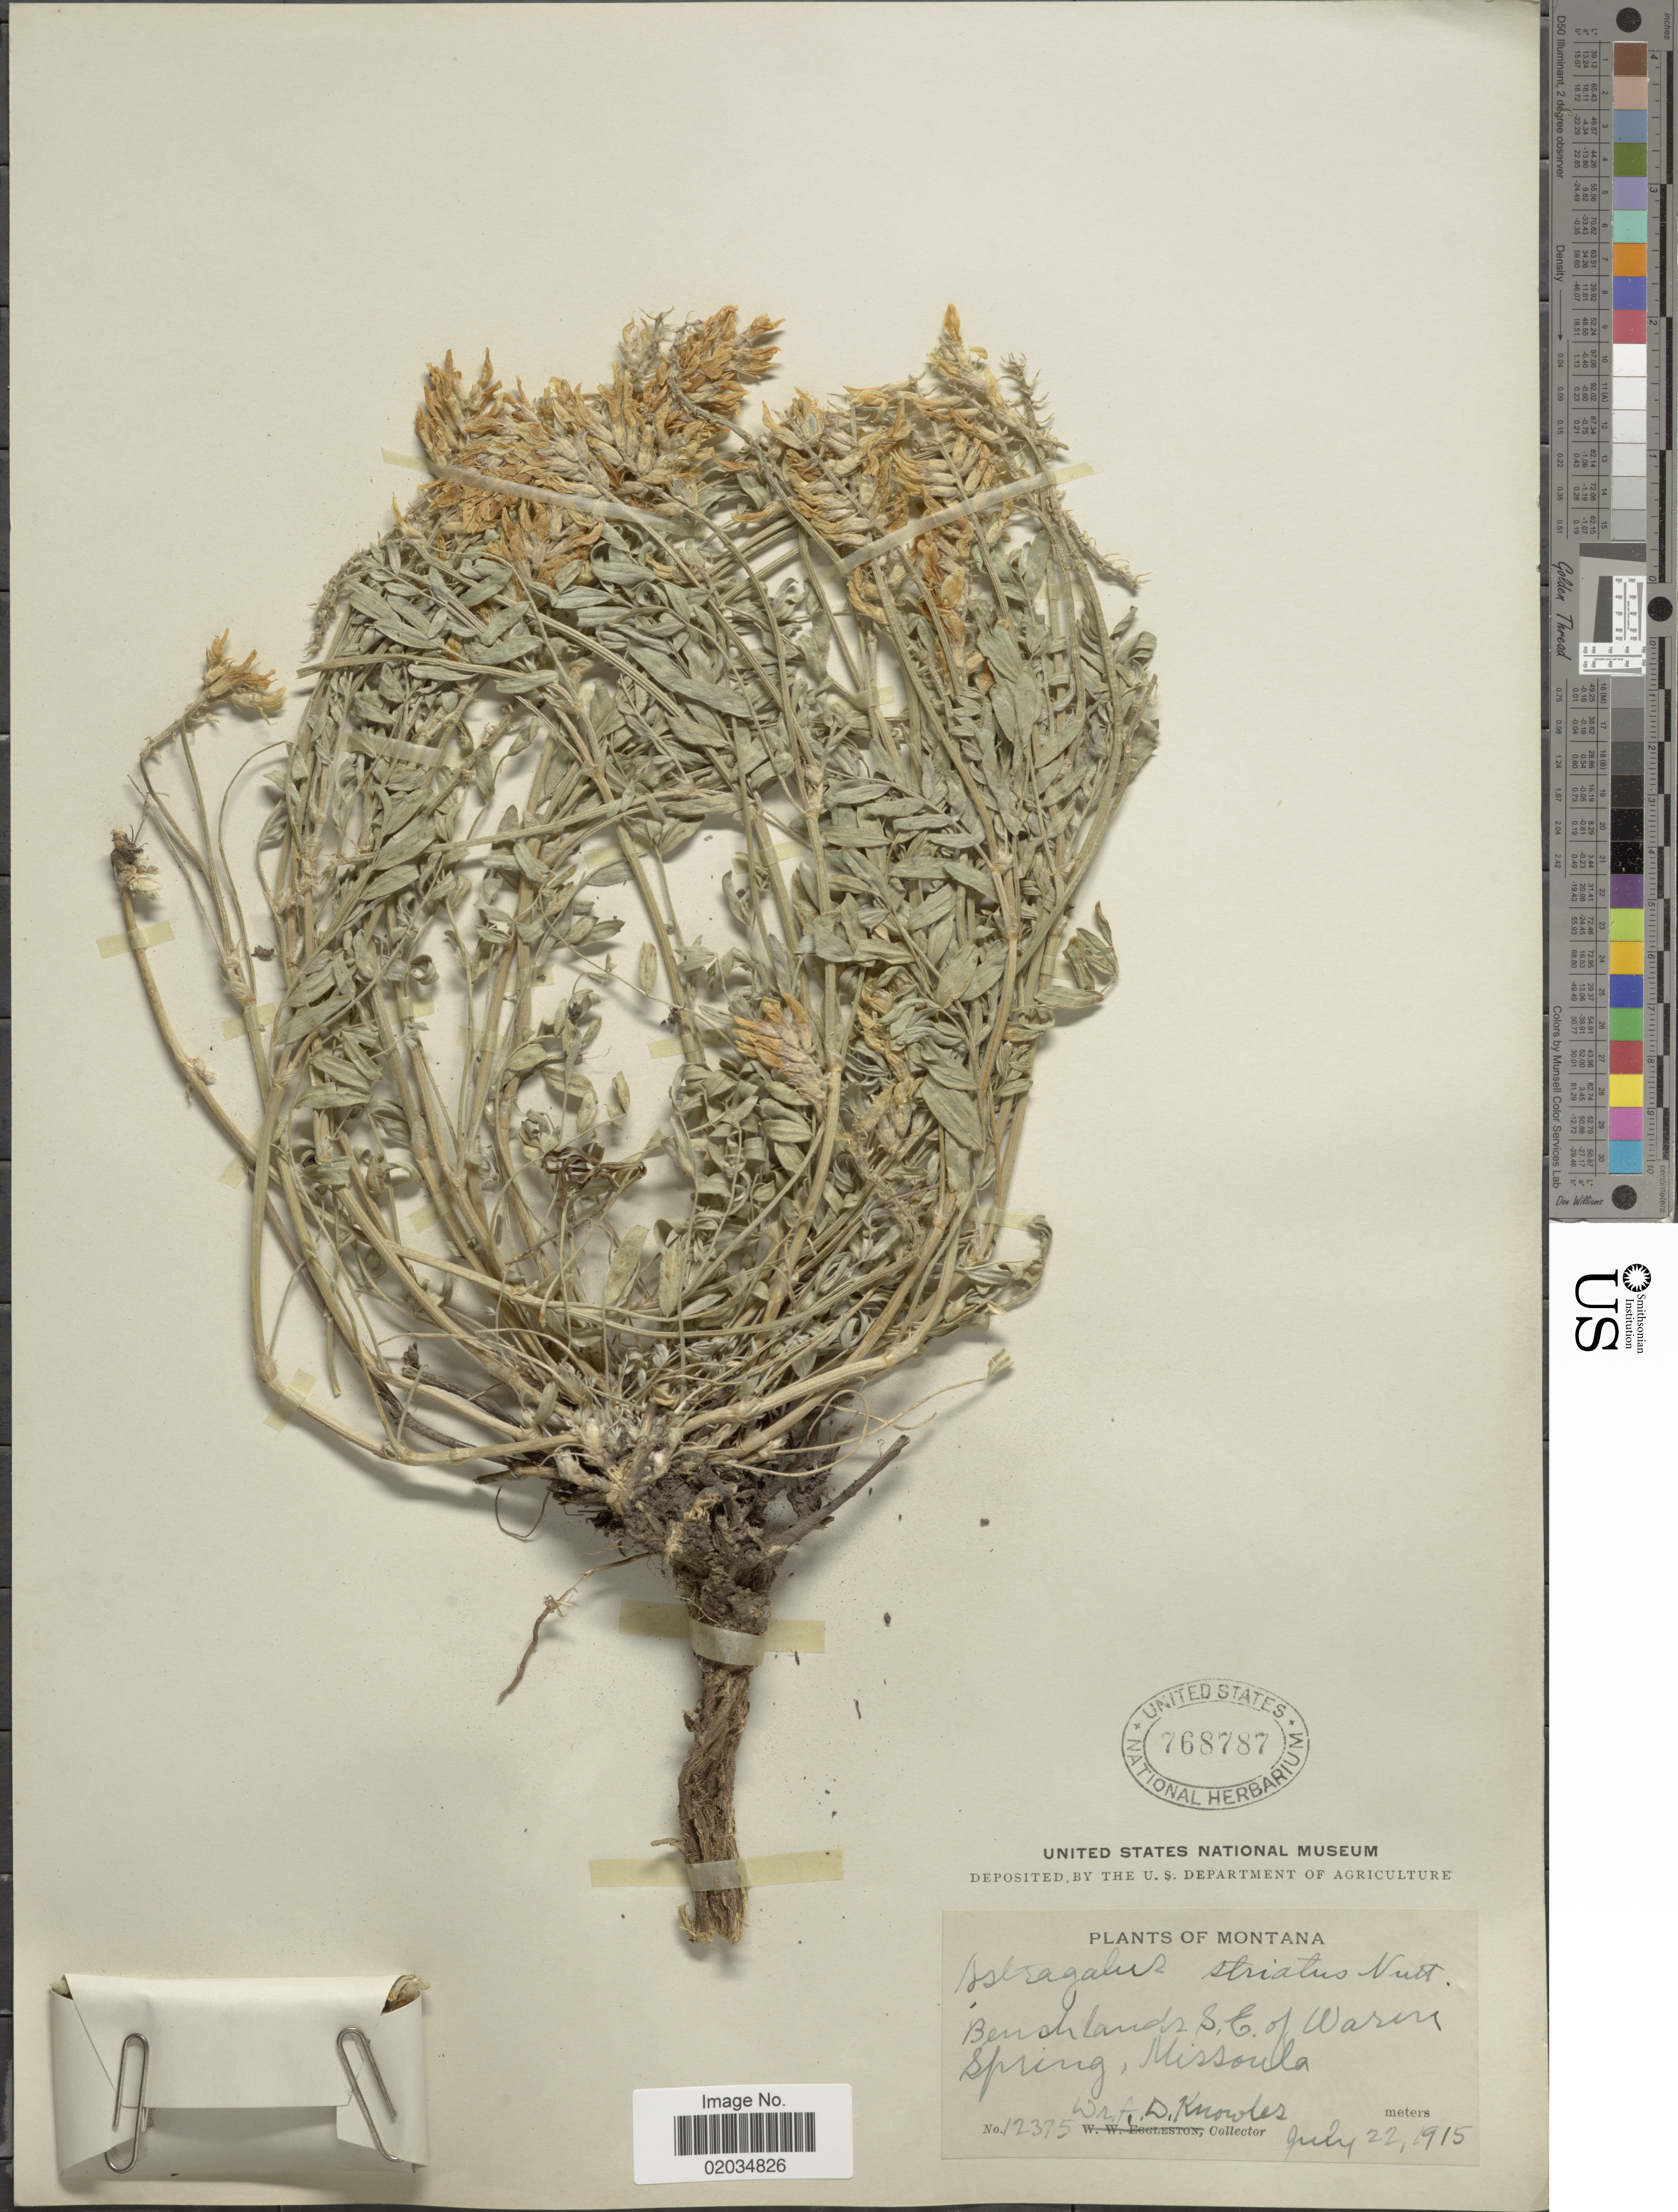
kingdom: Plantae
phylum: Tracheophyta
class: Magnoliopsida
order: Fabales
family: Fabaceae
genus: Astragalus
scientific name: Astragalus striatus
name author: Nutt.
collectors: A. Knowles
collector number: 12375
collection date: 1915-07-22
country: United States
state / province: Montana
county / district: Missoula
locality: Benchlands SE of Warm Spring, Missoula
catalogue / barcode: US 768787